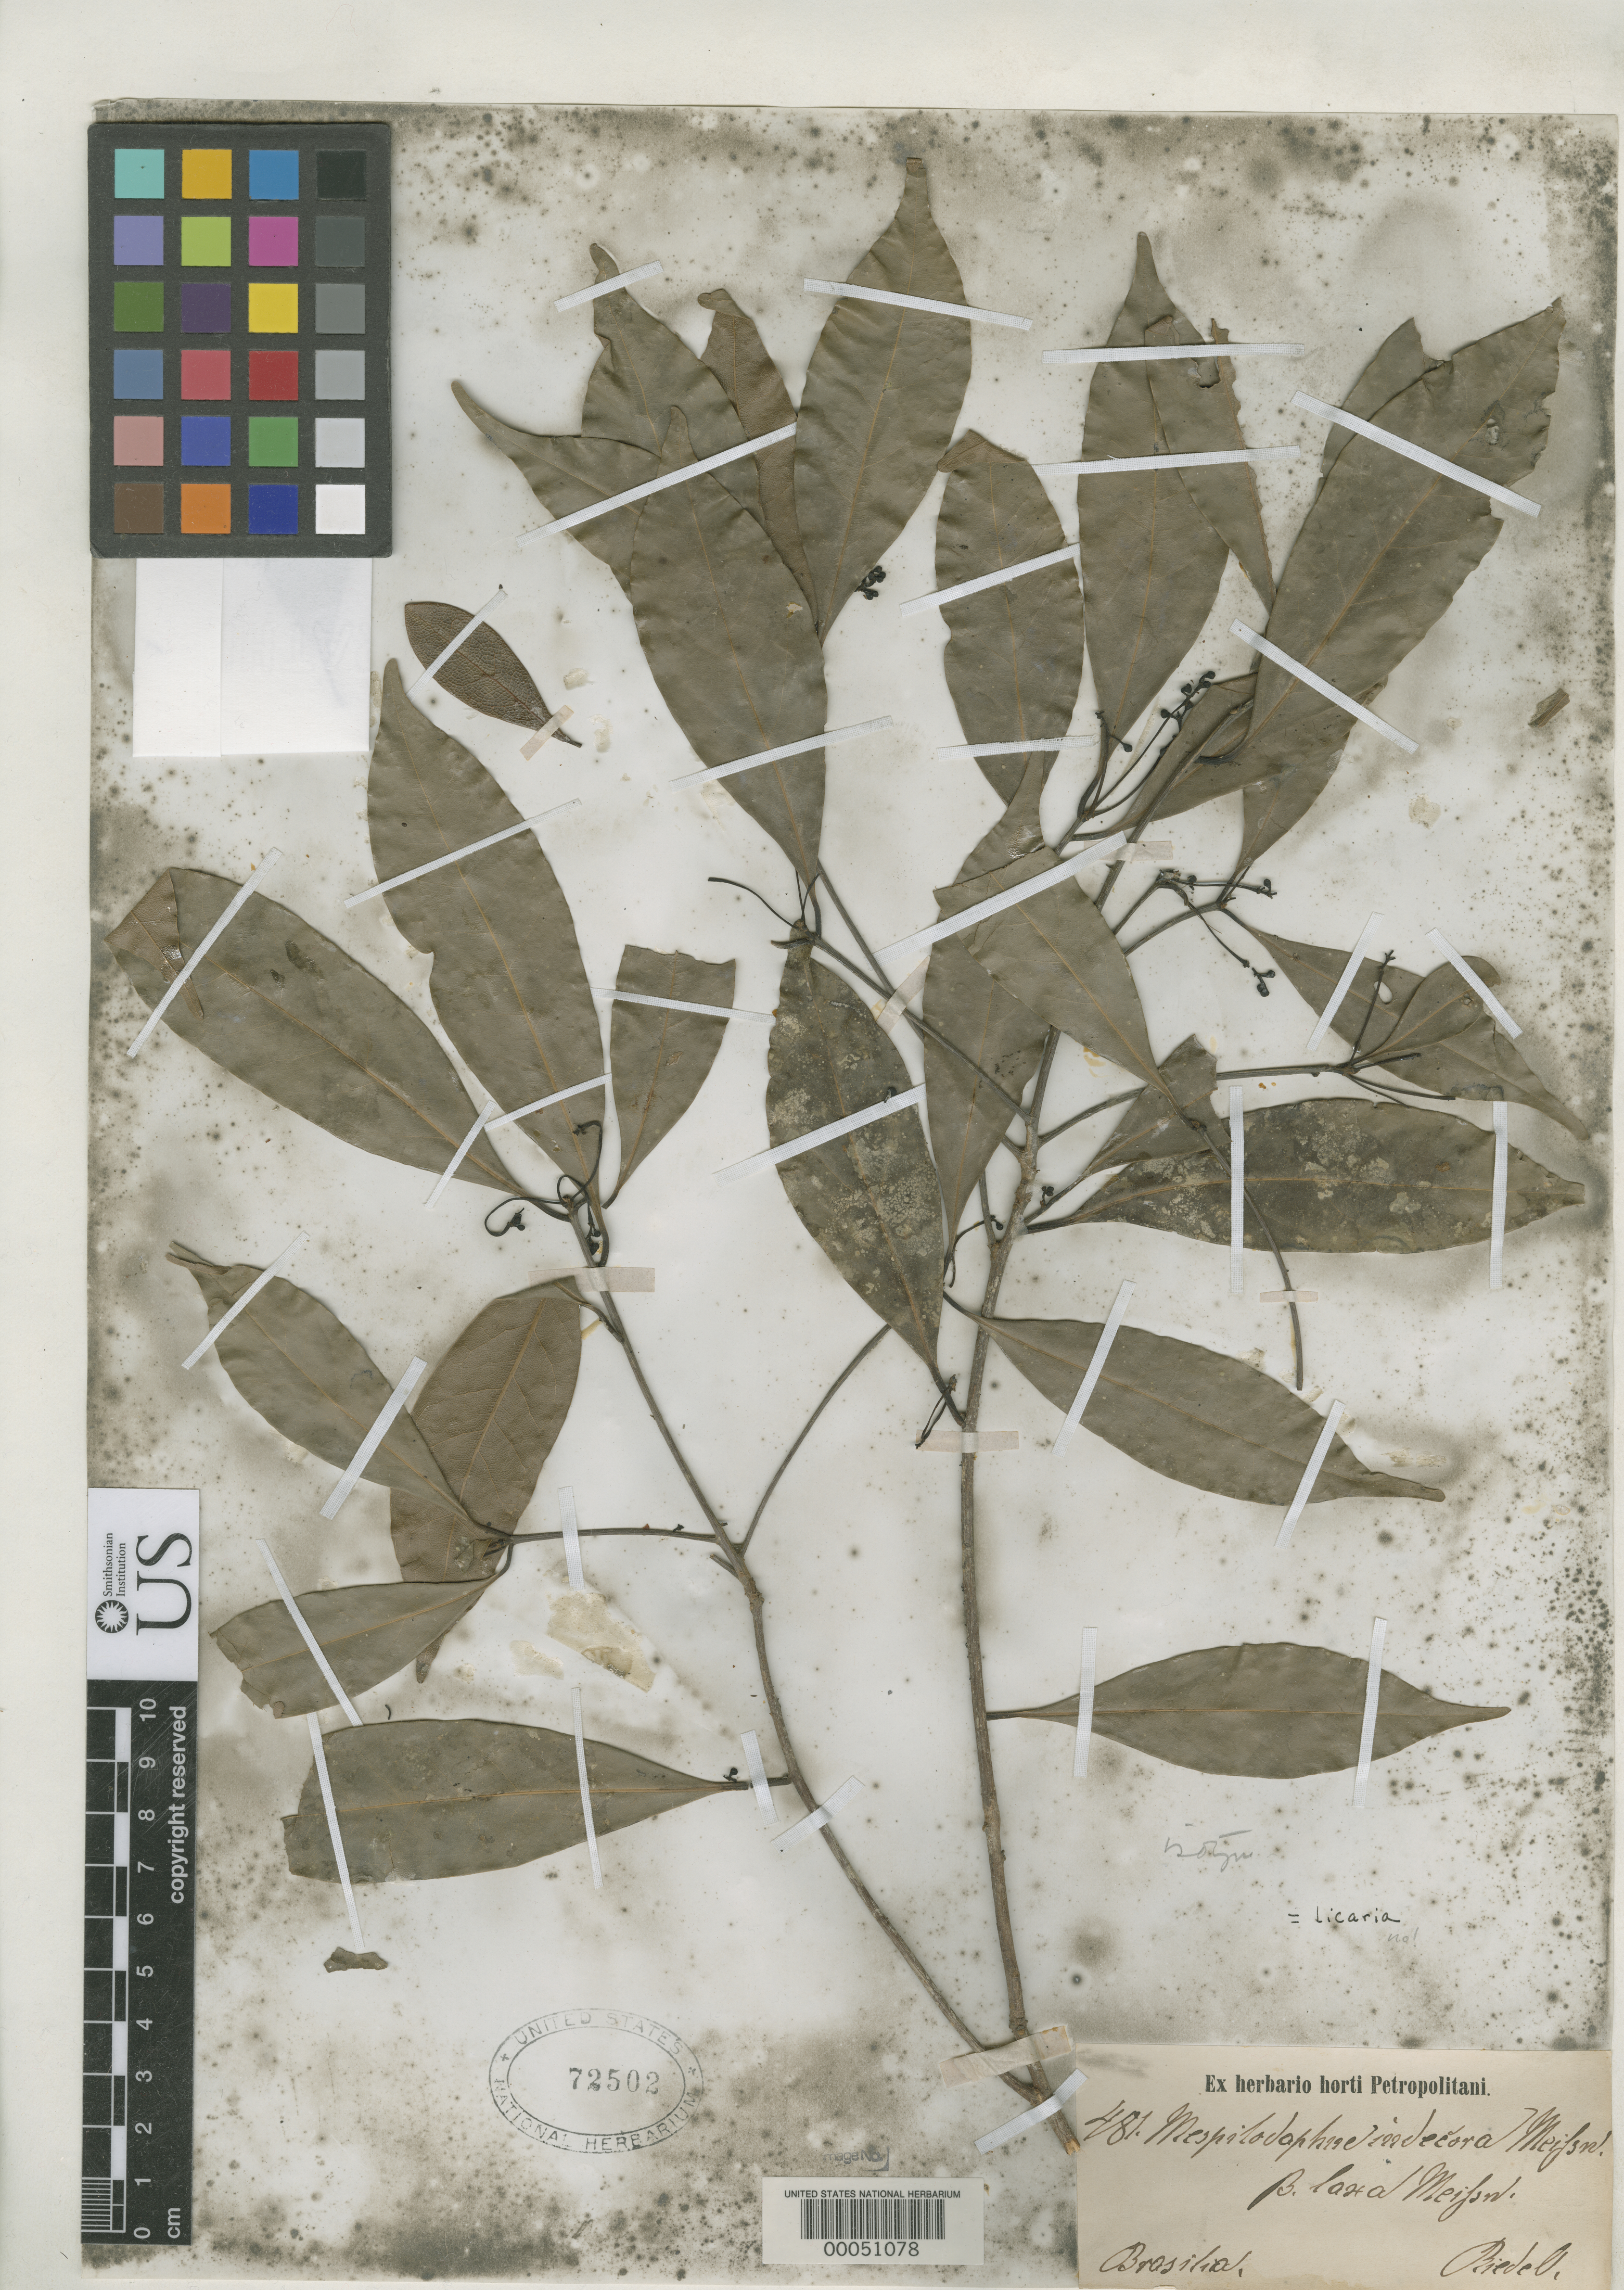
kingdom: Plantae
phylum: Tracheophyta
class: Magnoliopsida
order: Laurales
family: Lauraceae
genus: Mespilodaphne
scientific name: Mespilodaphne indecora var. laxa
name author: Meisn. in DC.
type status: Isotype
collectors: L. Riedel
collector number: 481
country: Brazil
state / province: Minas Gerais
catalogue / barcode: US 72502